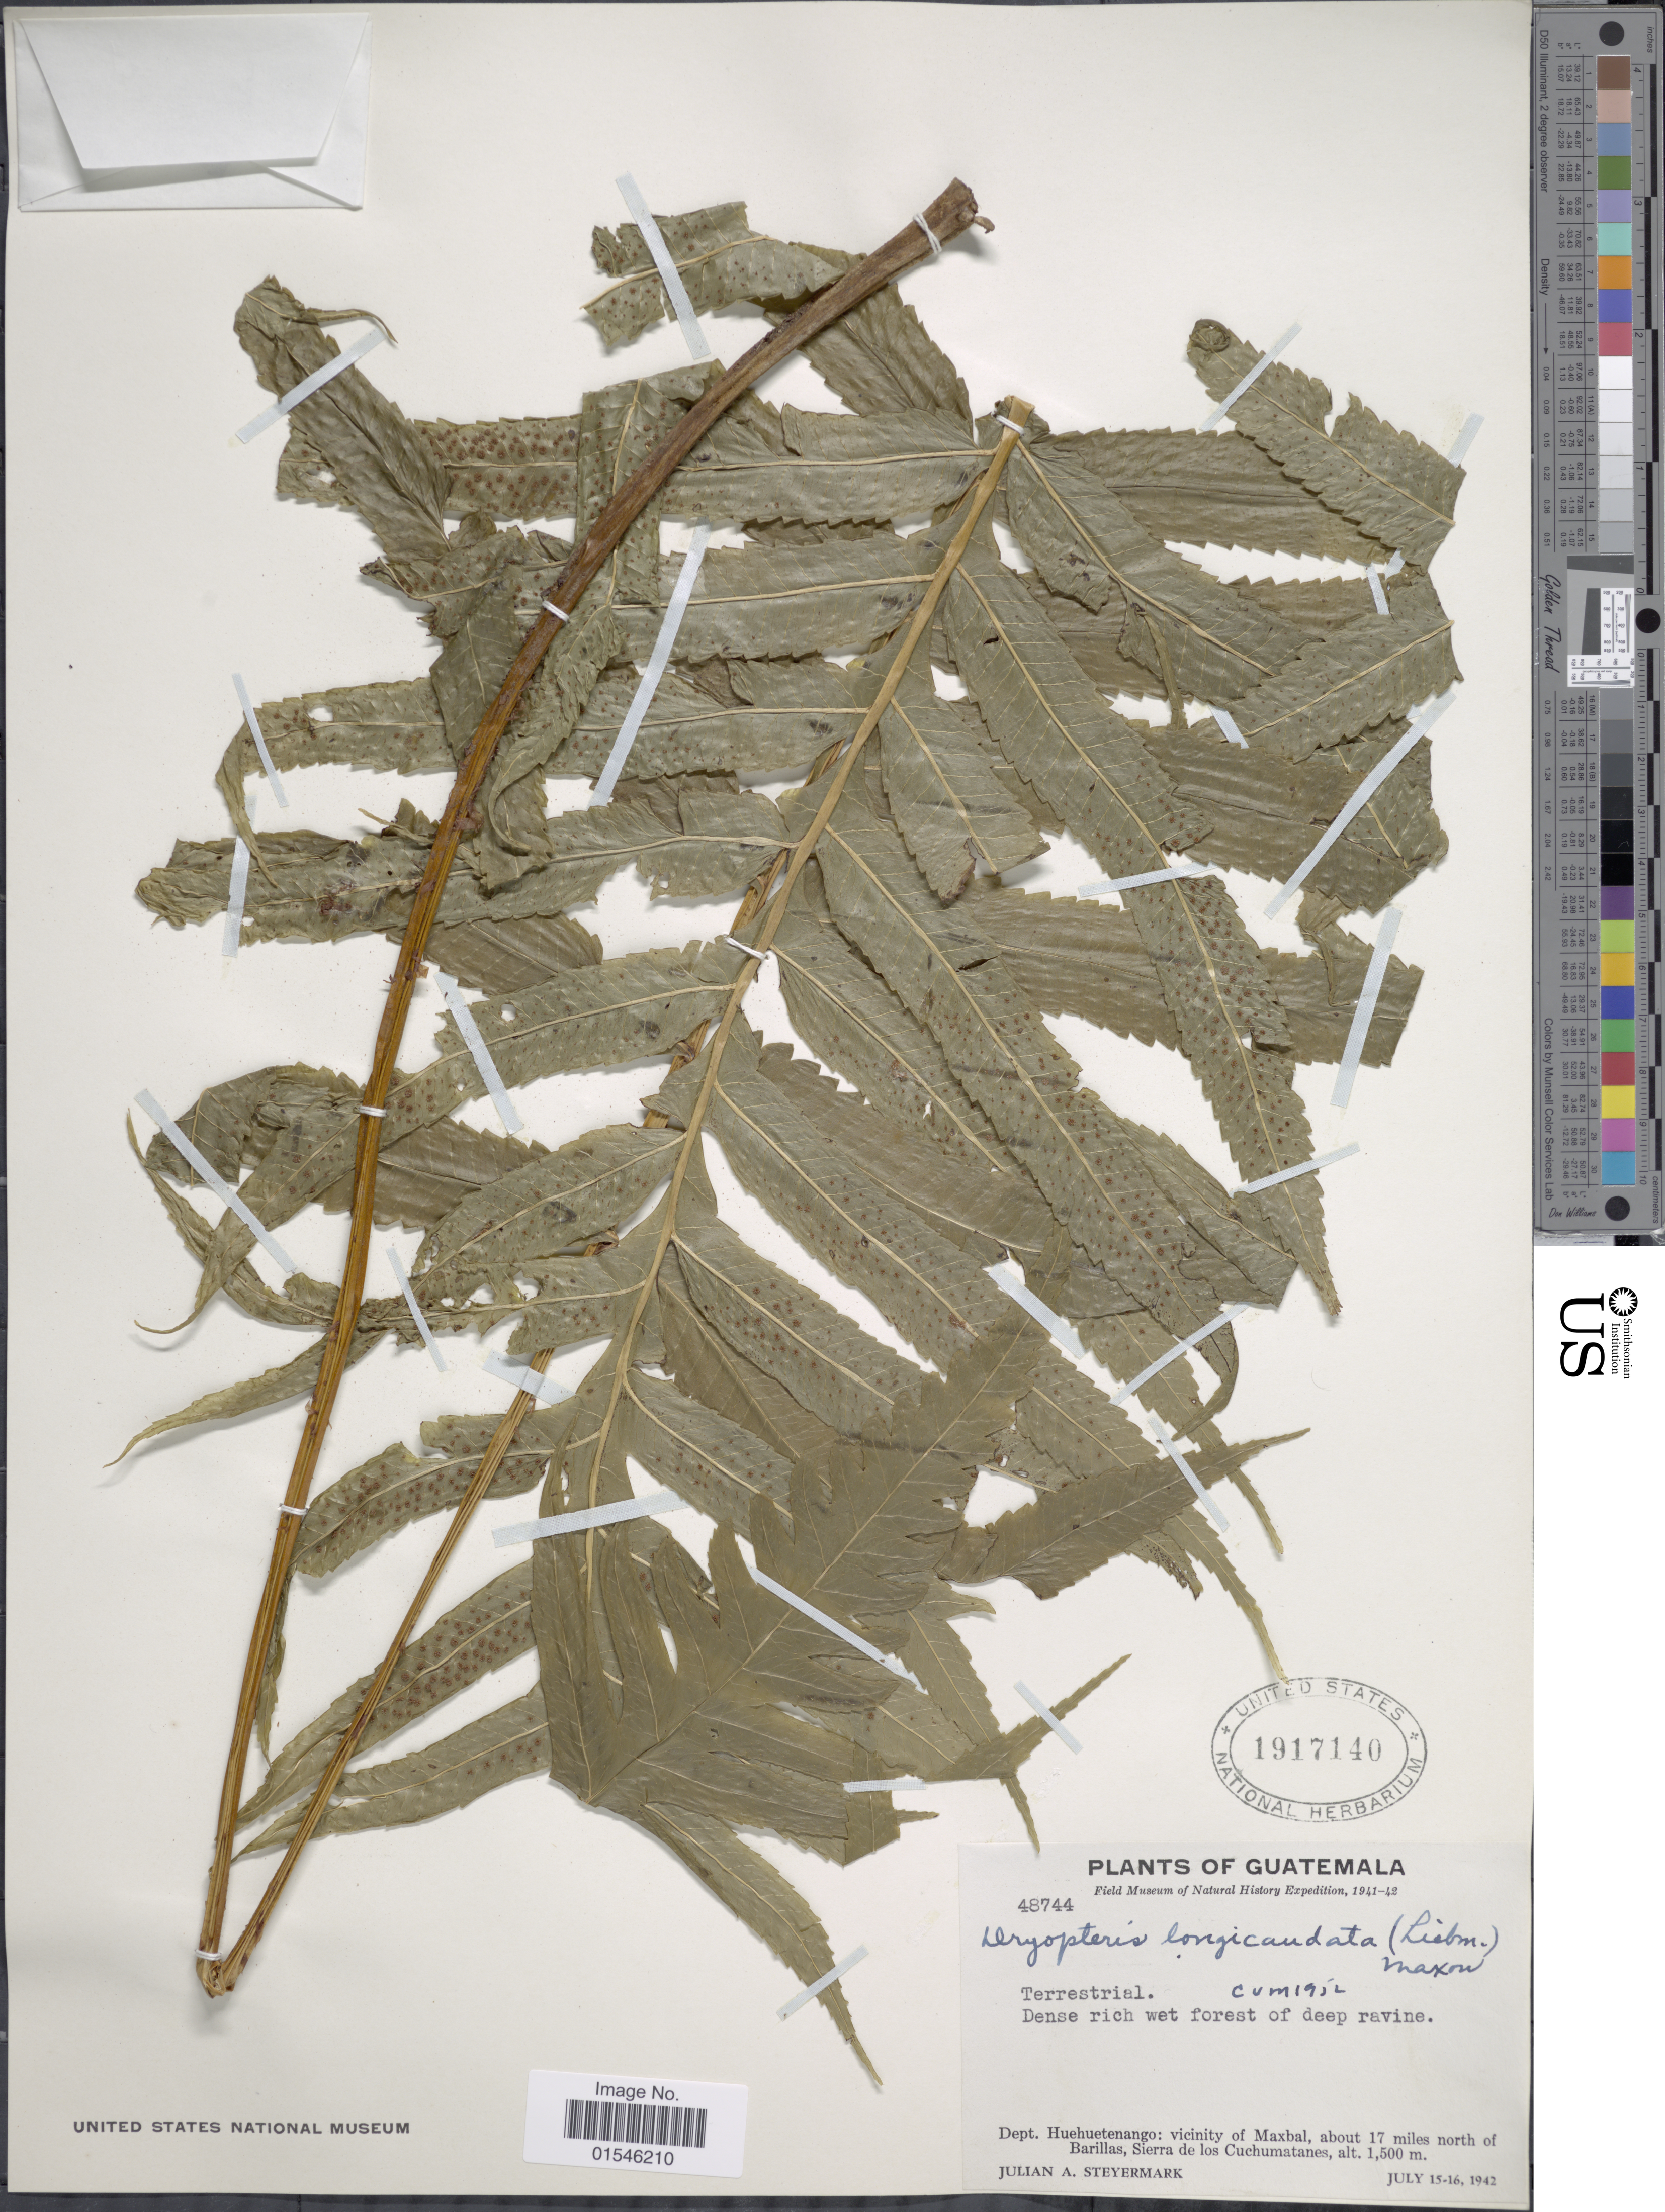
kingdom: Plantae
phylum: Tracheophyta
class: Polypodiopsida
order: Polypodiales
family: Dryopteridaceae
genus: Stigmatopteris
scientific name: Stigmatopteris longicaudata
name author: (Leibm.) C. Chr.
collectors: J. Steyermark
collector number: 48744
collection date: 1942-07-15/1942-07-16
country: Guatemala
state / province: Huehuetenango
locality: Dept. Huehuetenango: vicinity of Maxbal, about 17 miles north of Barillas, Sierra de los Cuchumatanes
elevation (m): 1500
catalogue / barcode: US 1917140